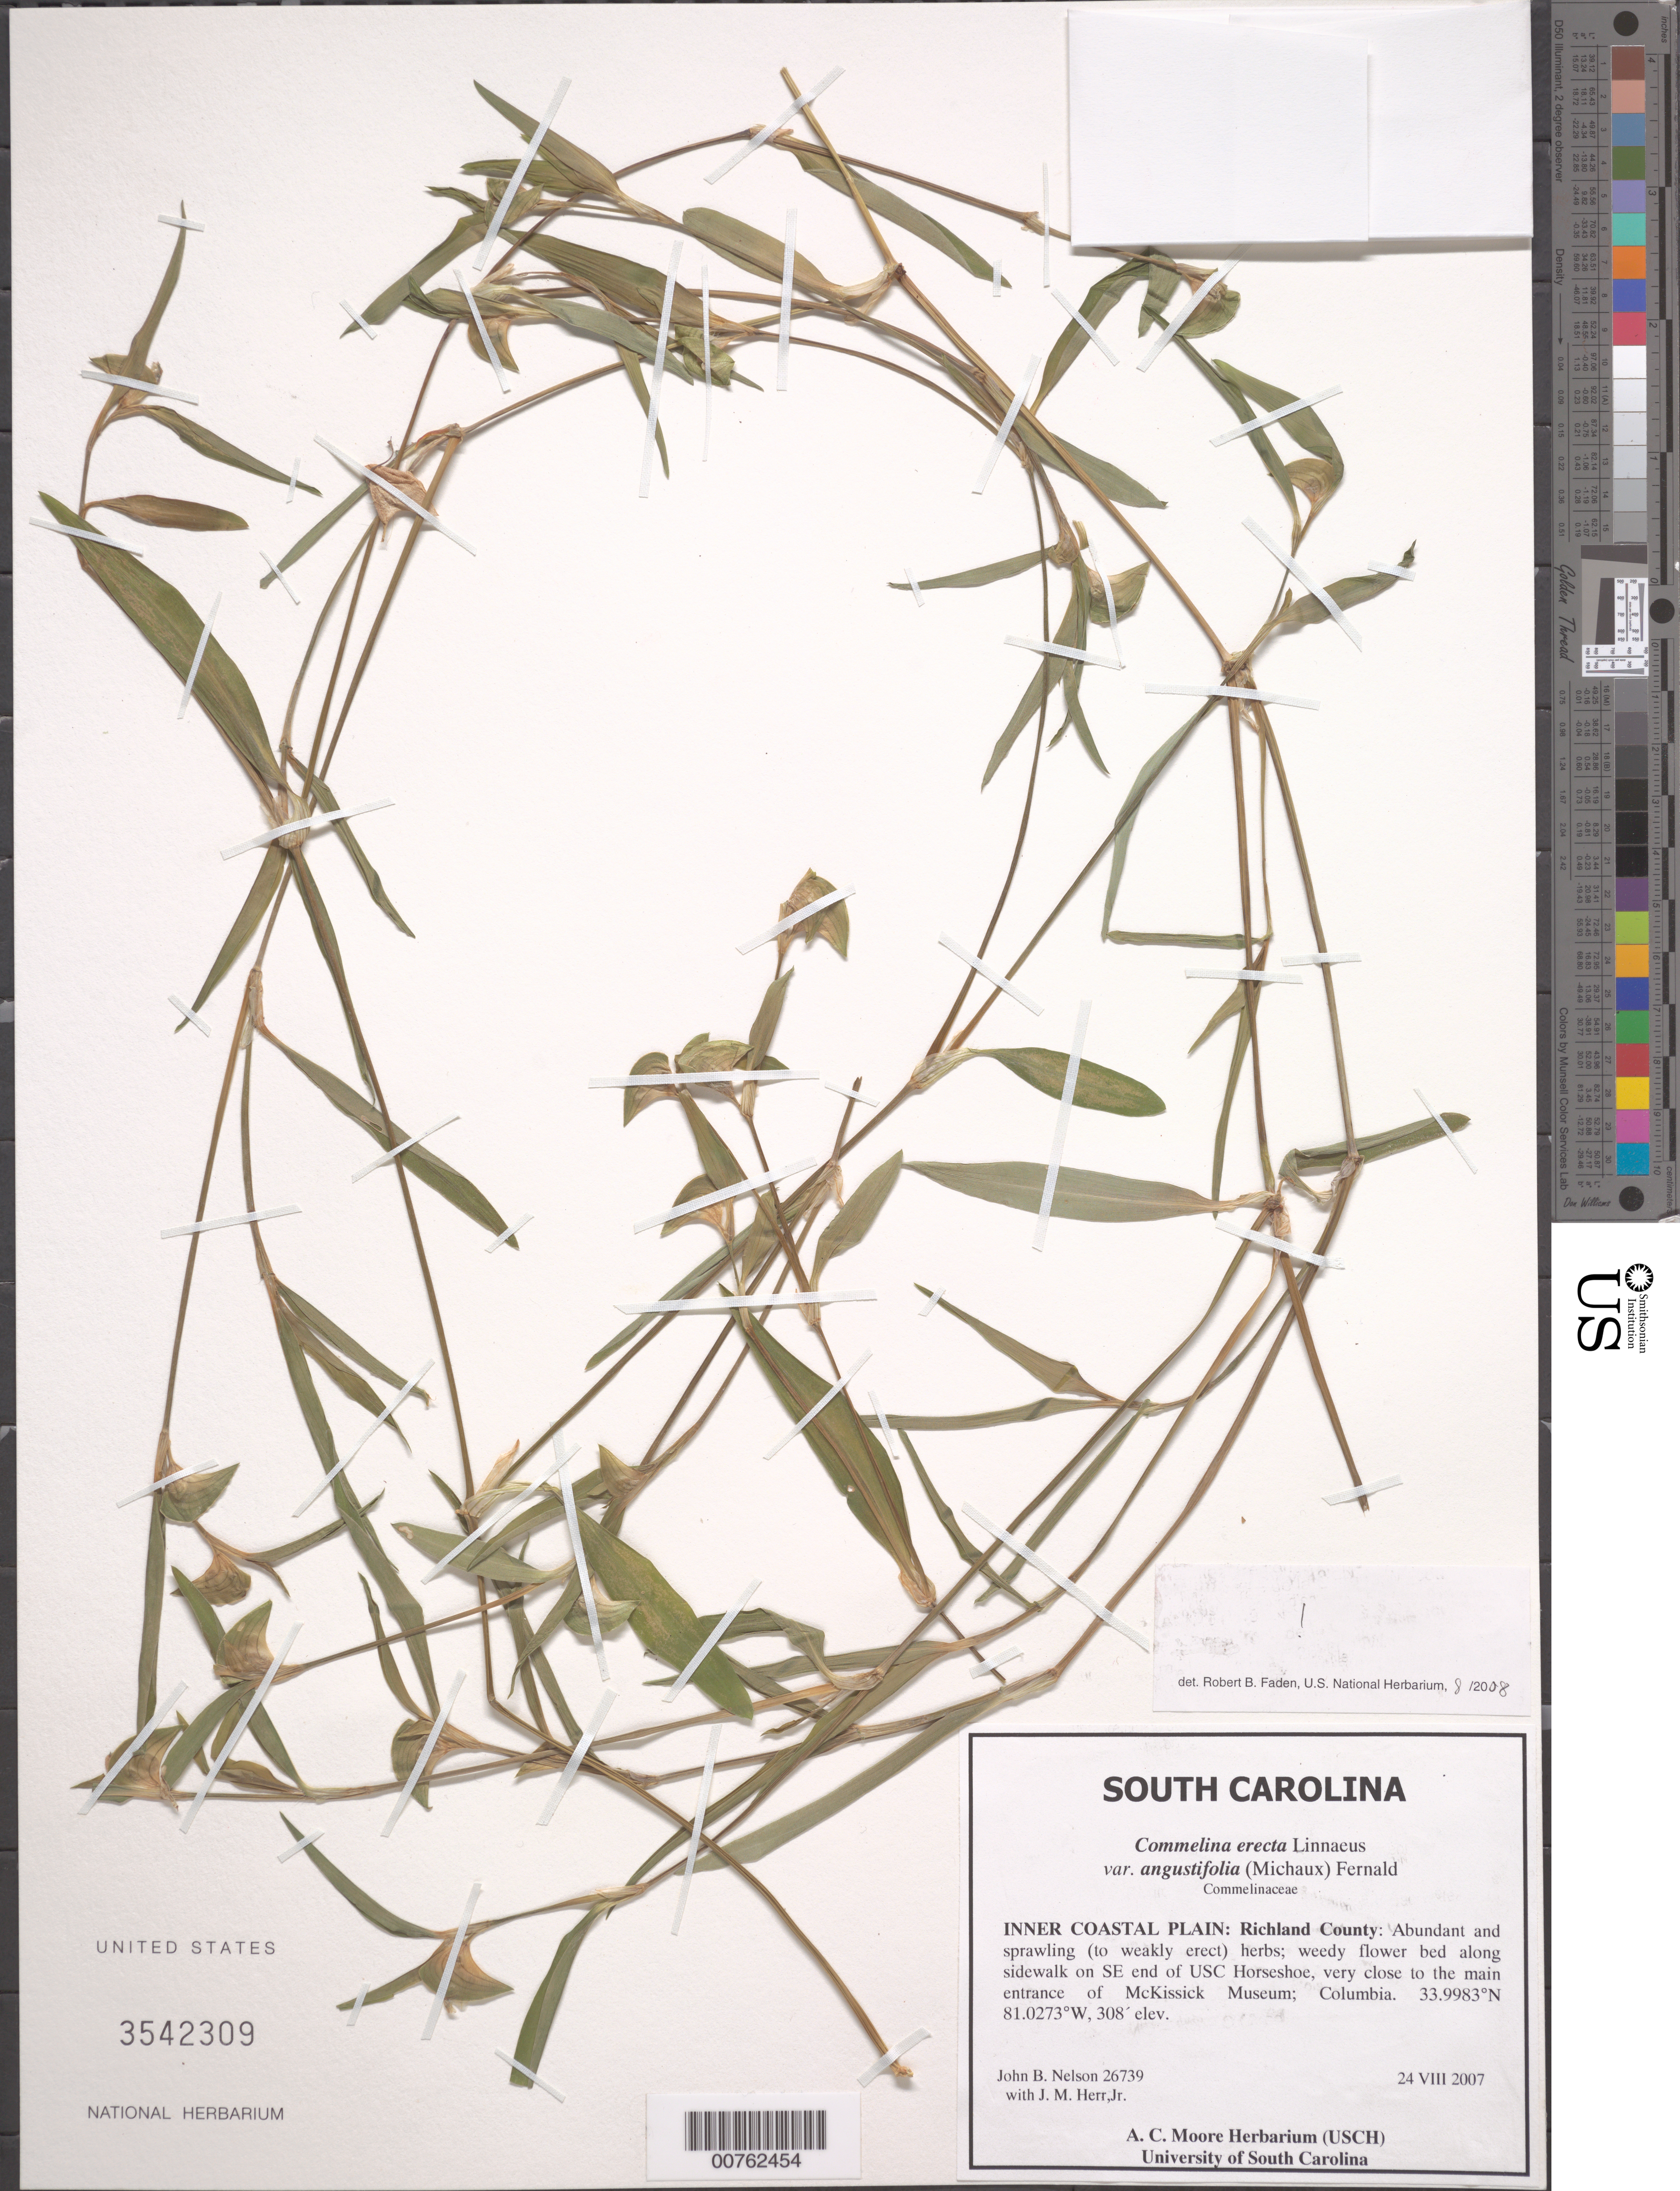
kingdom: Plantae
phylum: Tracheophyta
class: Liliopsida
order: Commelinales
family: Commelinaceae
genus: Commelina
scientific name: Commelina erecta var. angustifolia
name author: (Michx.) Fernald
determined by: Faden, Robert B., (US), Smithsonian Institution - National Museum of Natural History (UNITED STATES)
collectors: J. Nelson & J. Herr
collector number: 26739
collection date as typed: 24 Aug 2007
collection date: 2007-08-24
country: United States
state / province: South Carolina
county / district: Richland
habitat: Inner coastal plain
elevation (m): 94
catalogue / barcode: US 3542309